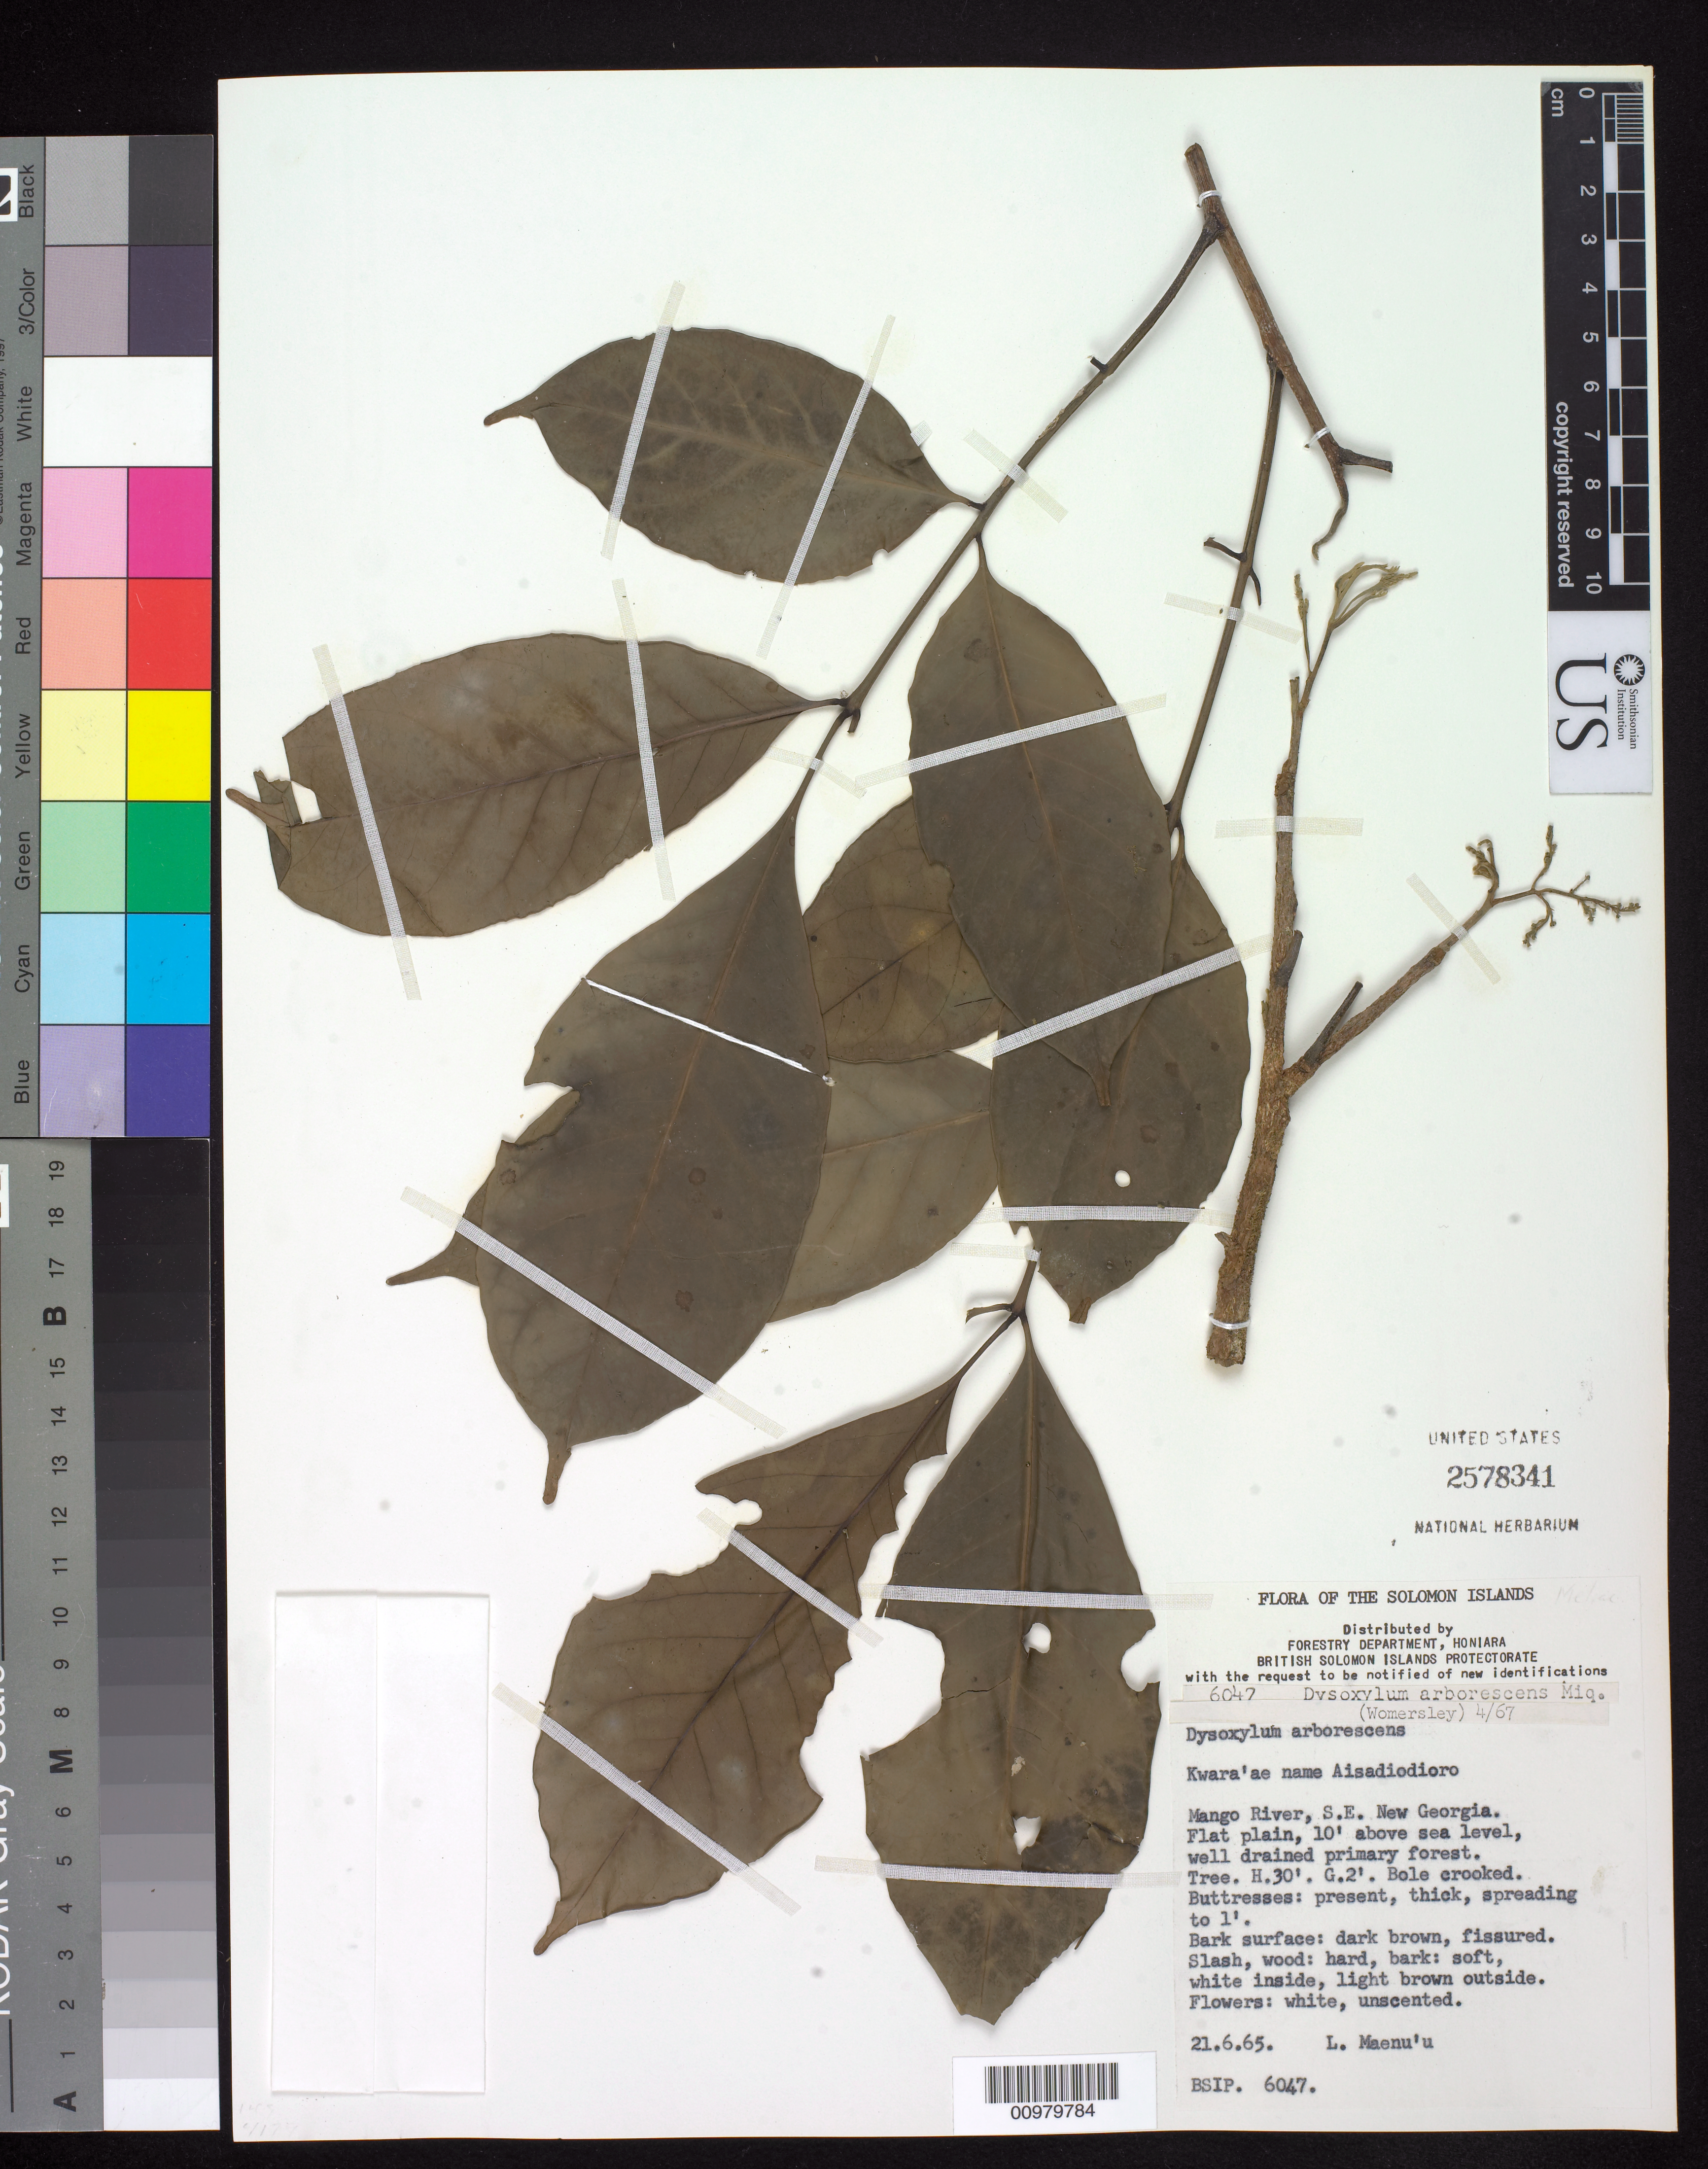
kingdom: Plantae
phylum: Tracheophyta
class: Magnoliopsida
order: Sapindales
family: Meliaceae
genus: Goniocheton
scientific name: Goniocheton arborescens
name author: Blume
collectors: L. Maenu'u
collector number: BSIP 6047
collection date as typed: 21 Jun 1965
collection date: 1965-06-21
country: Solomon Islands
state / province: Western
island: New Georgia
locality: Solomon Island, Mango River, SE New Georgia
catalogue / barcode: US 2578341